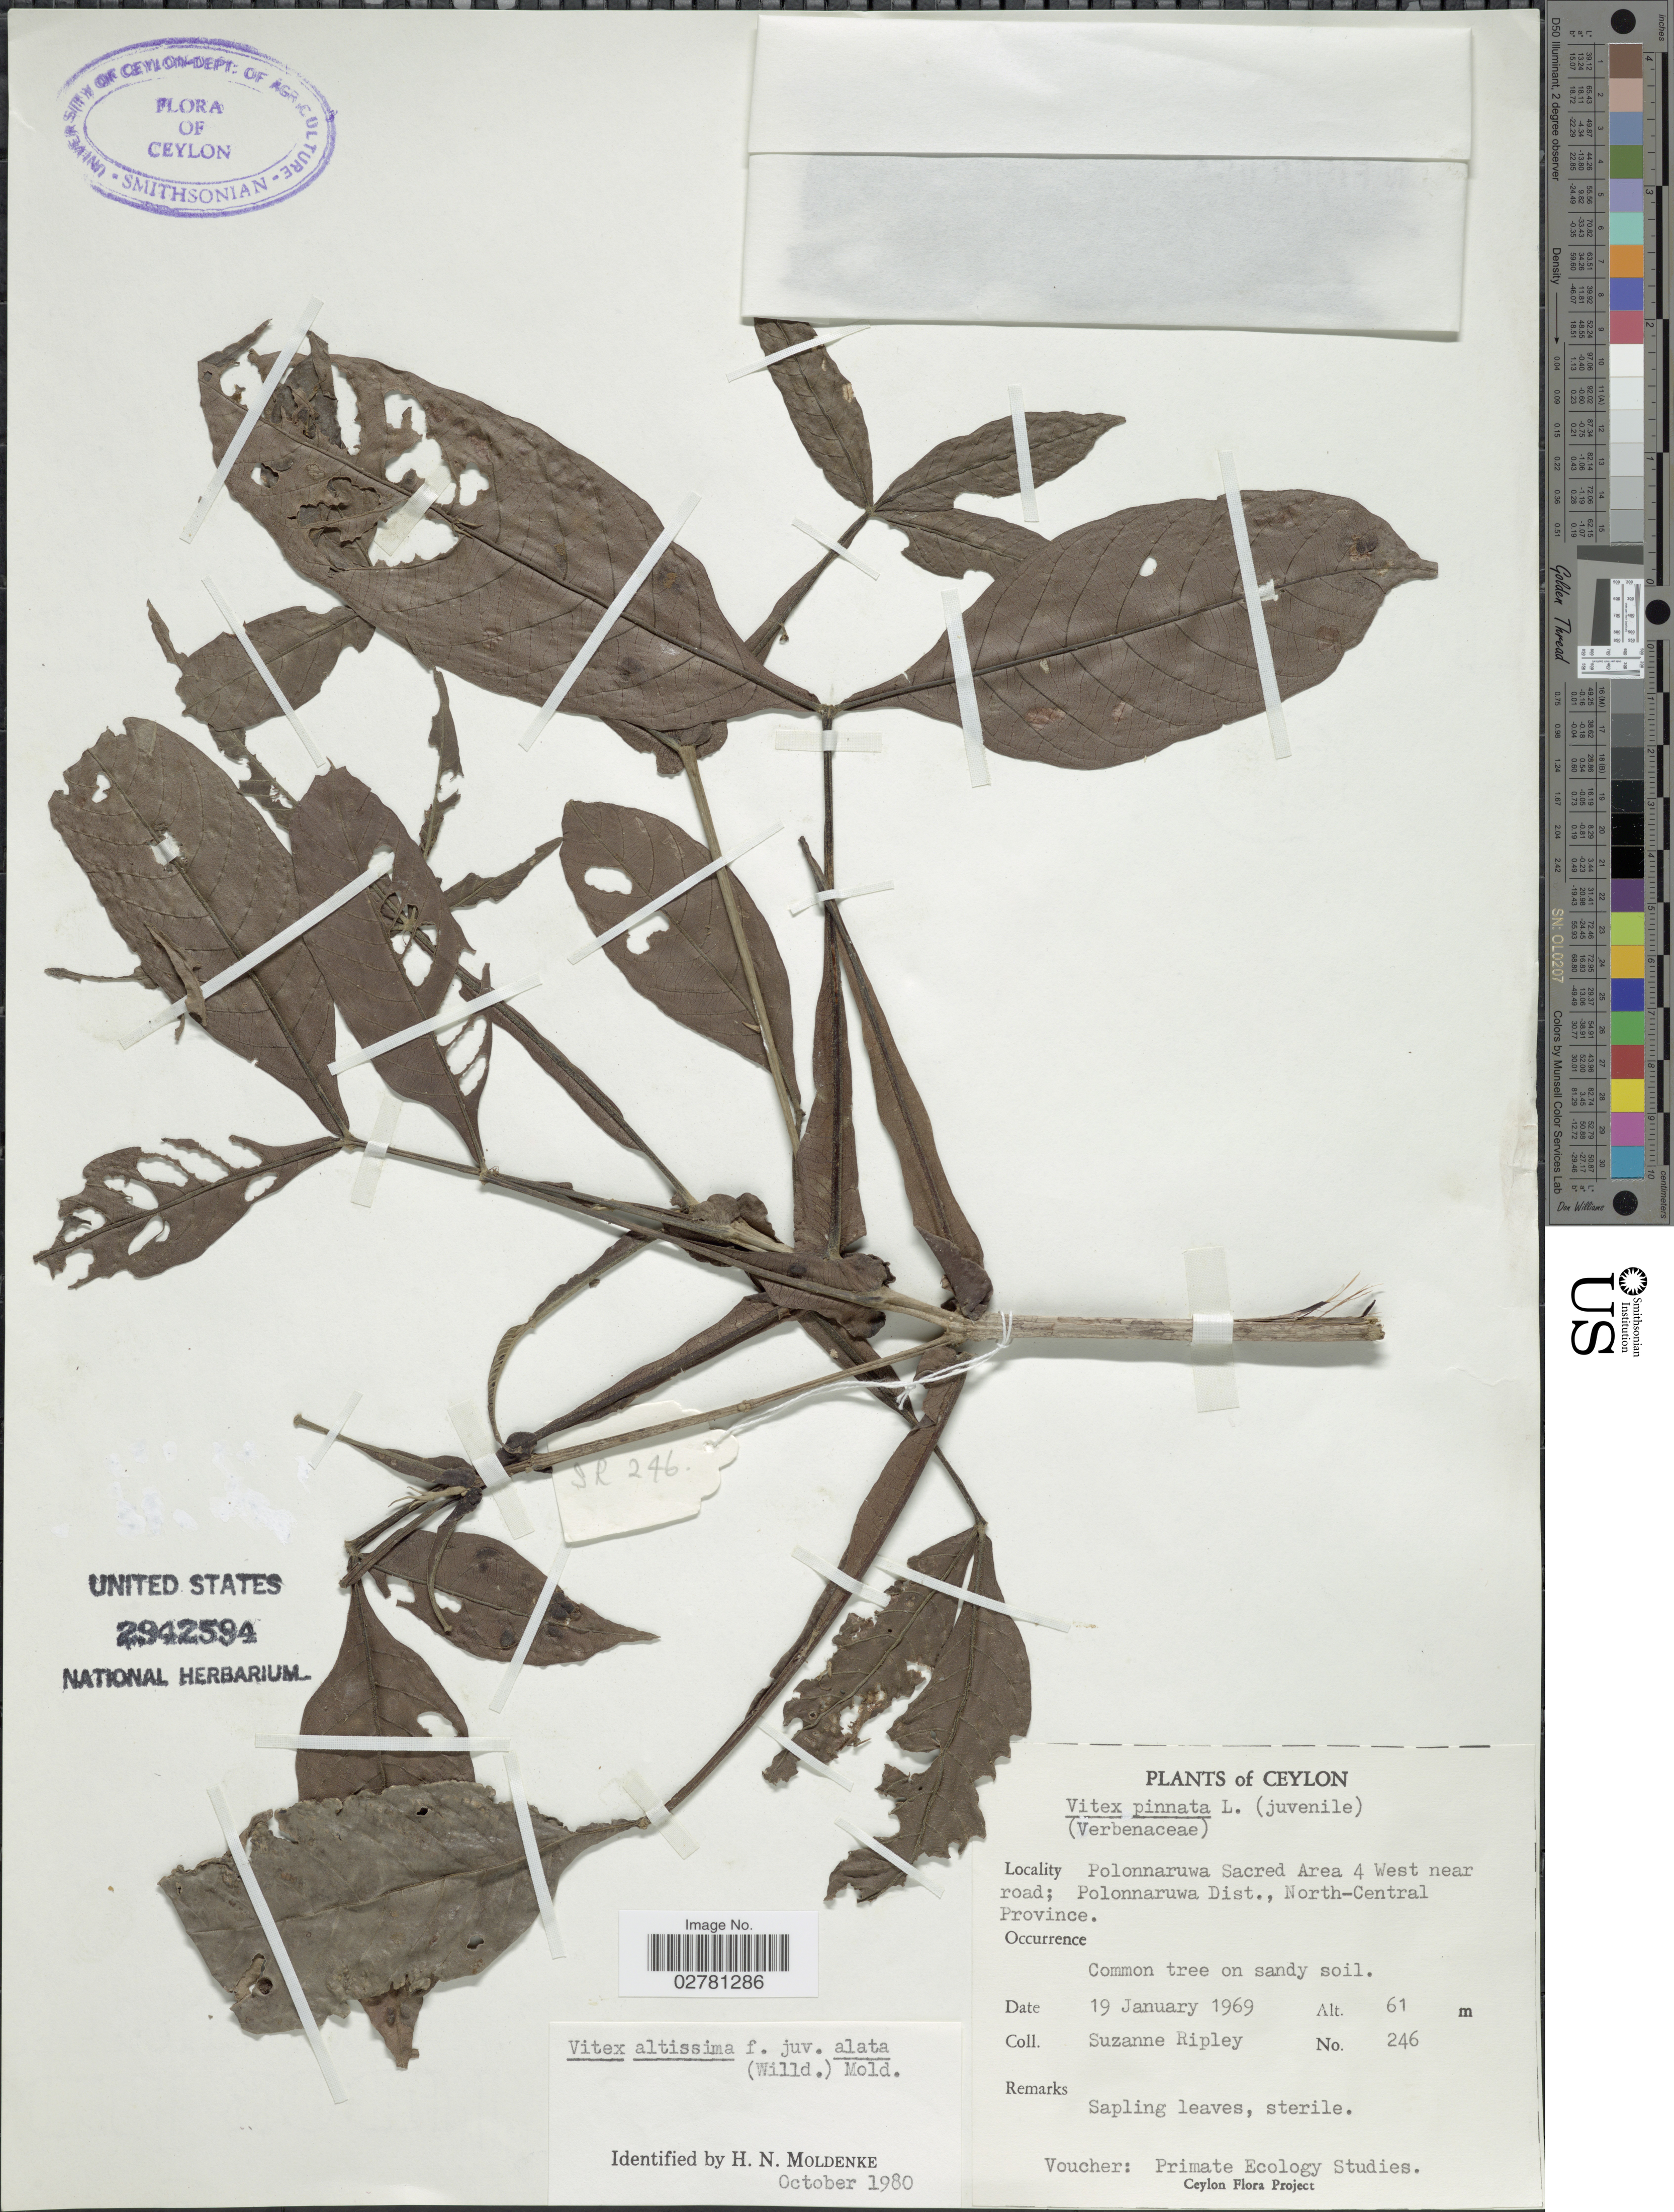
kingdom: Plantae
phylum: Tracheophyta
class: Magnoliopsida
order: Lamiales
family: Lamiaceae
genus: Vitex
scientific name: Vitex altissima f. alata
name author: (Willd.) Moldenke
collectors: S. Ripley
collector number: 246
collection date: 1969-01-19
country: Sri Lanka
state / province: North Central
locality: Ceylon. Polonnaruwa Sacred Area 4 West near road; Polonnaruwa Dist.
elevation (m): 61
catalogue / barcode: US 2942594